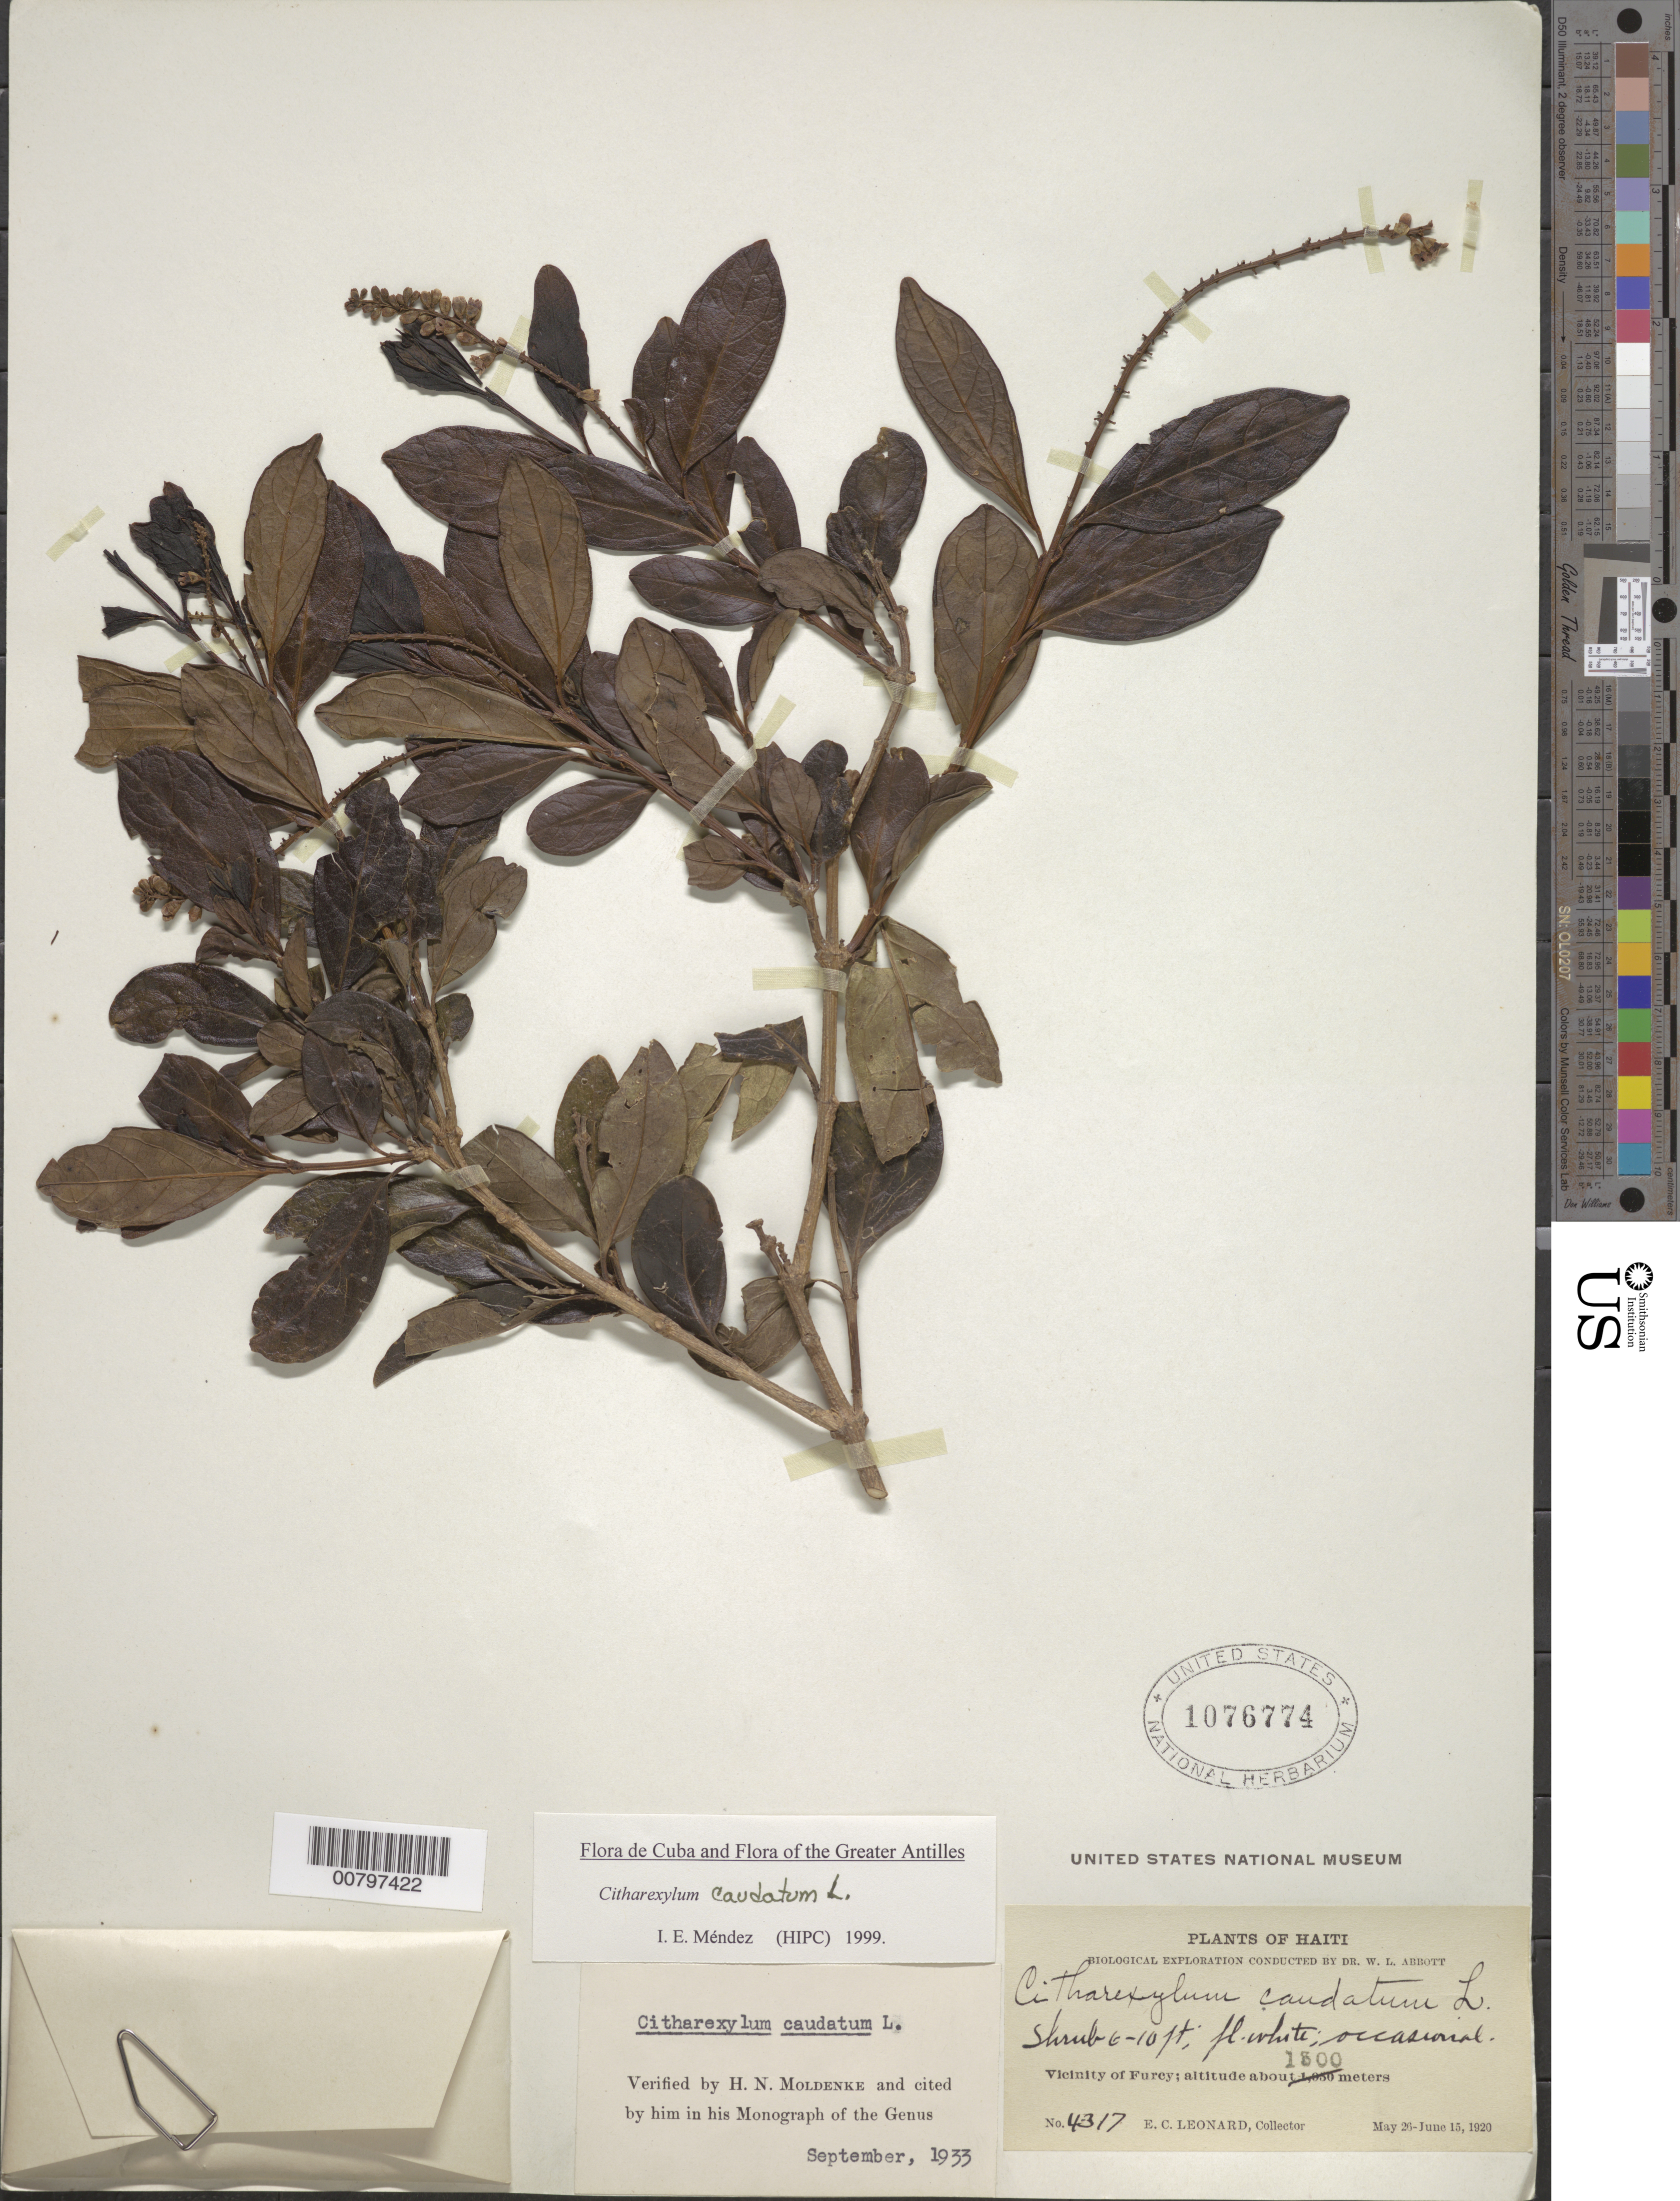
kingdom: Plantae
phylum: Tracheophyta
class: Magnoliopsida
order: Lamiales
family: Verbenaceae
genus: Citharexylum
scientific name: Citharexylum caudatum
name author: L.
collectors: E. C. Leonard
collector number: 4317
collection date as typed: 26 May 1920 to 15 Jun 1920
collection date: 1920-05-26/1920-06-15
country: Haiti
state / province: Ouest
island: Hispaniola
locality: Vicinity of Furcy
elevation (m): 1800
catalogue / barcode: US 1076774